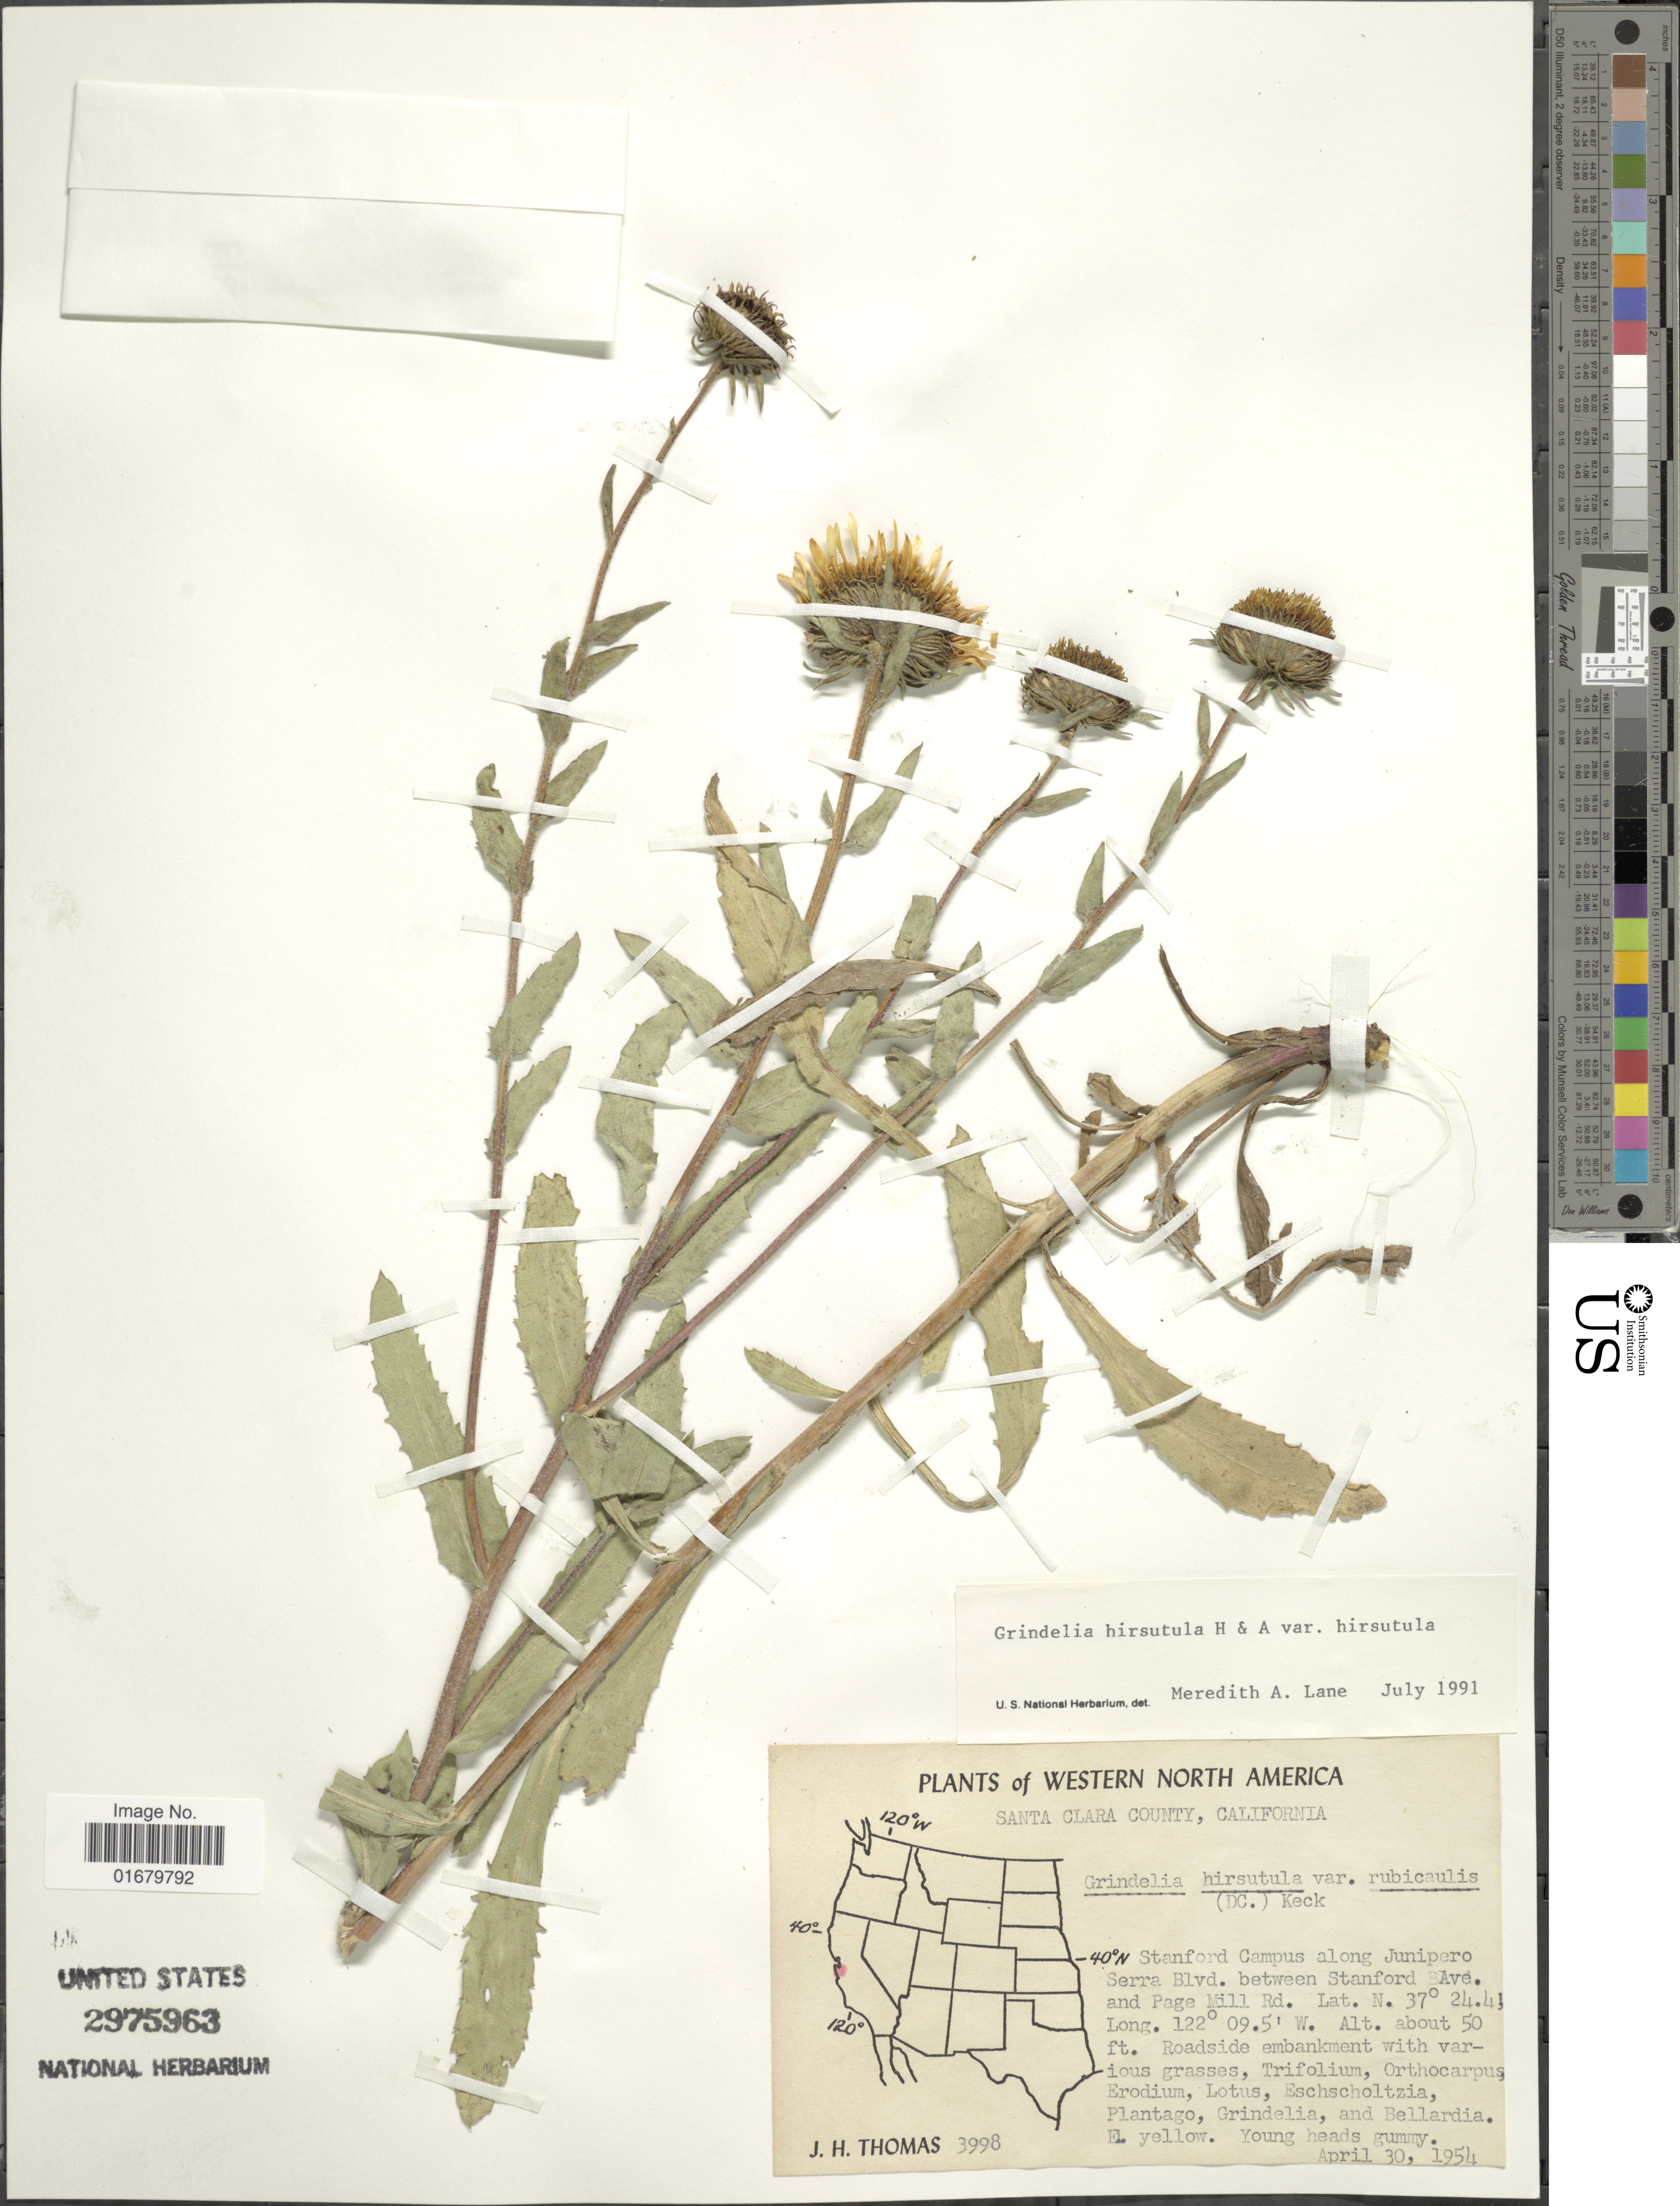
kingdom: Plantae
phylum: Tracheophyta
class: Magnoliopsida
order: Asterales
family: Asteraceae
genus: Grindelia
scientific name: Grindelia hirsutula var. hirsutula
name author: Hook. & Arn.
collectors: J. H. Thomas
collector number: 3998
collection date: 1954-04-30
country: United States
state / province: California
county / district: Santa Clara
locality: Western North America, Santa Clara County, Stanford Campus along Junipero Serra Blvd. between Stanford Ave and Page Mill Rd.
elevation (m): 15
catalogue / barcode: US 2975963